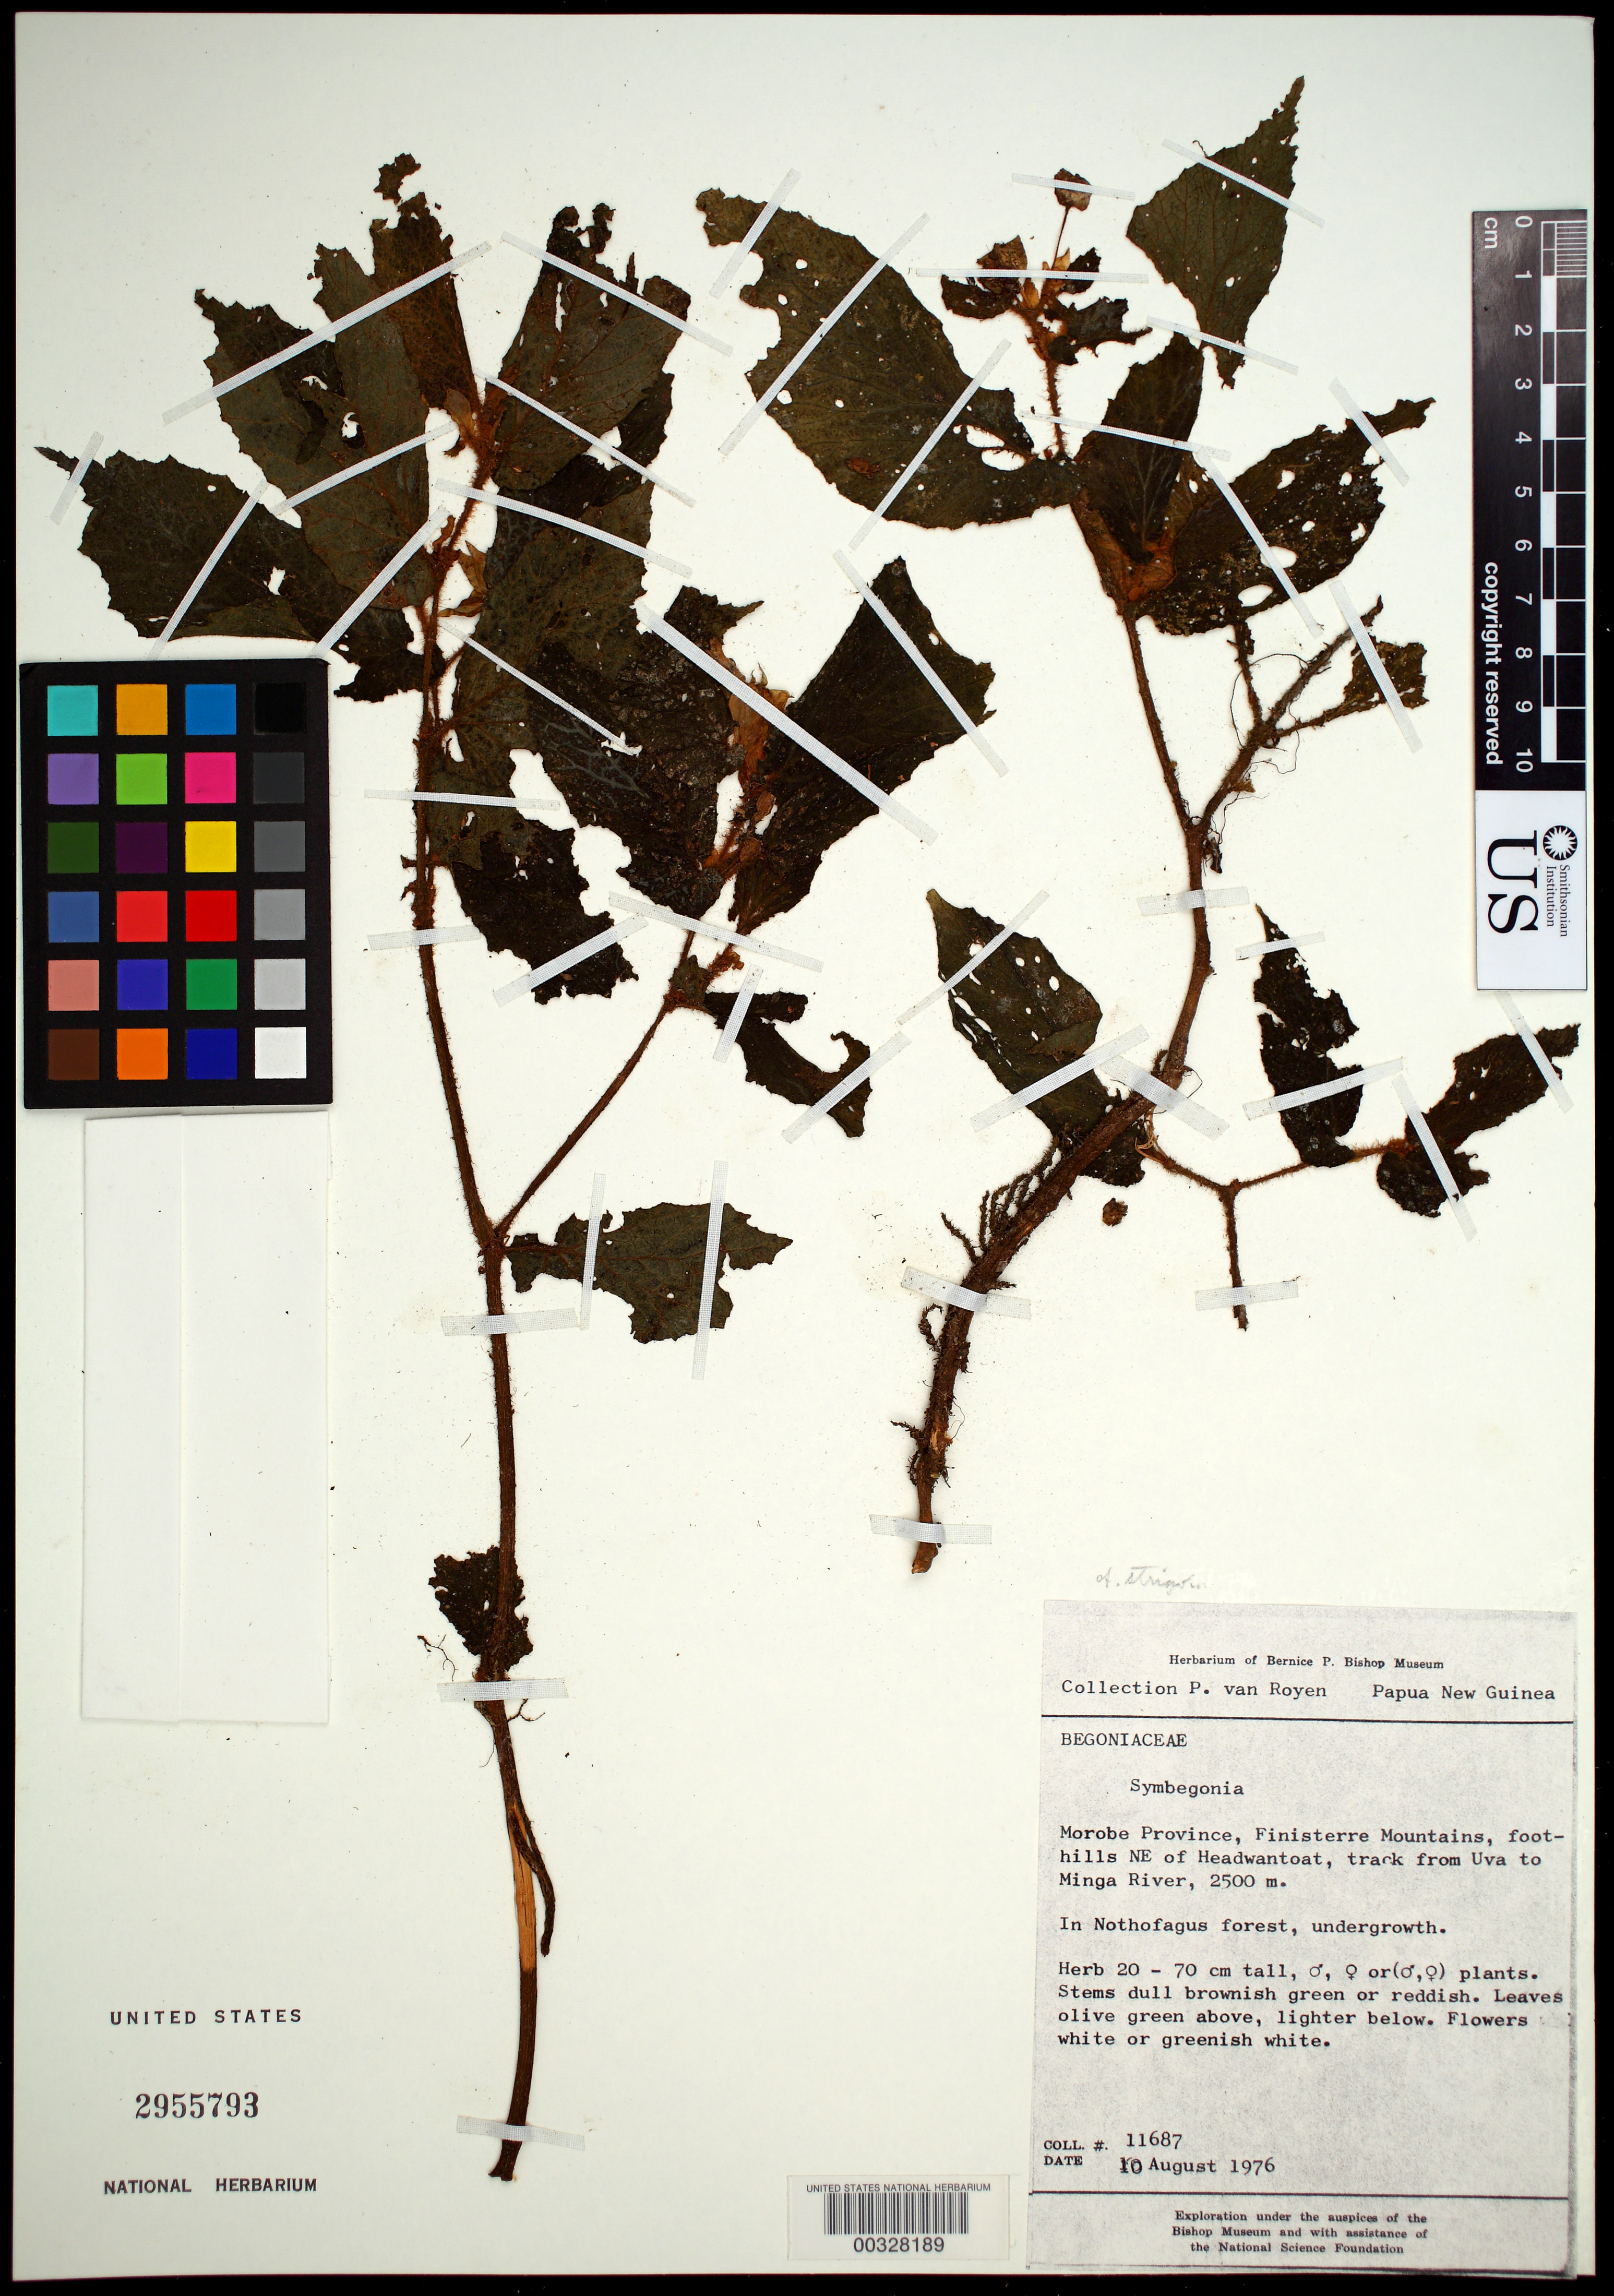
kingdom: Plantae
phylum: Tracheophyta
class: Magnoliopsida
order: Cucurbitales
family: Begoniaceae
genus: Begonia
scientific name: Begonia sp.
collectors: P. van Royen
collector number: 11687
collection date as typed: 10 Aug 1976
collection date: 1976-08-10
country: Papua New Guinea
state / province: Morobe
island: New Guinea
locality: Finisterre mountains, foothills ne of headwantoat, track from uva to minga river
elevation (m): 2500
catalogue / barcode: US 2955793